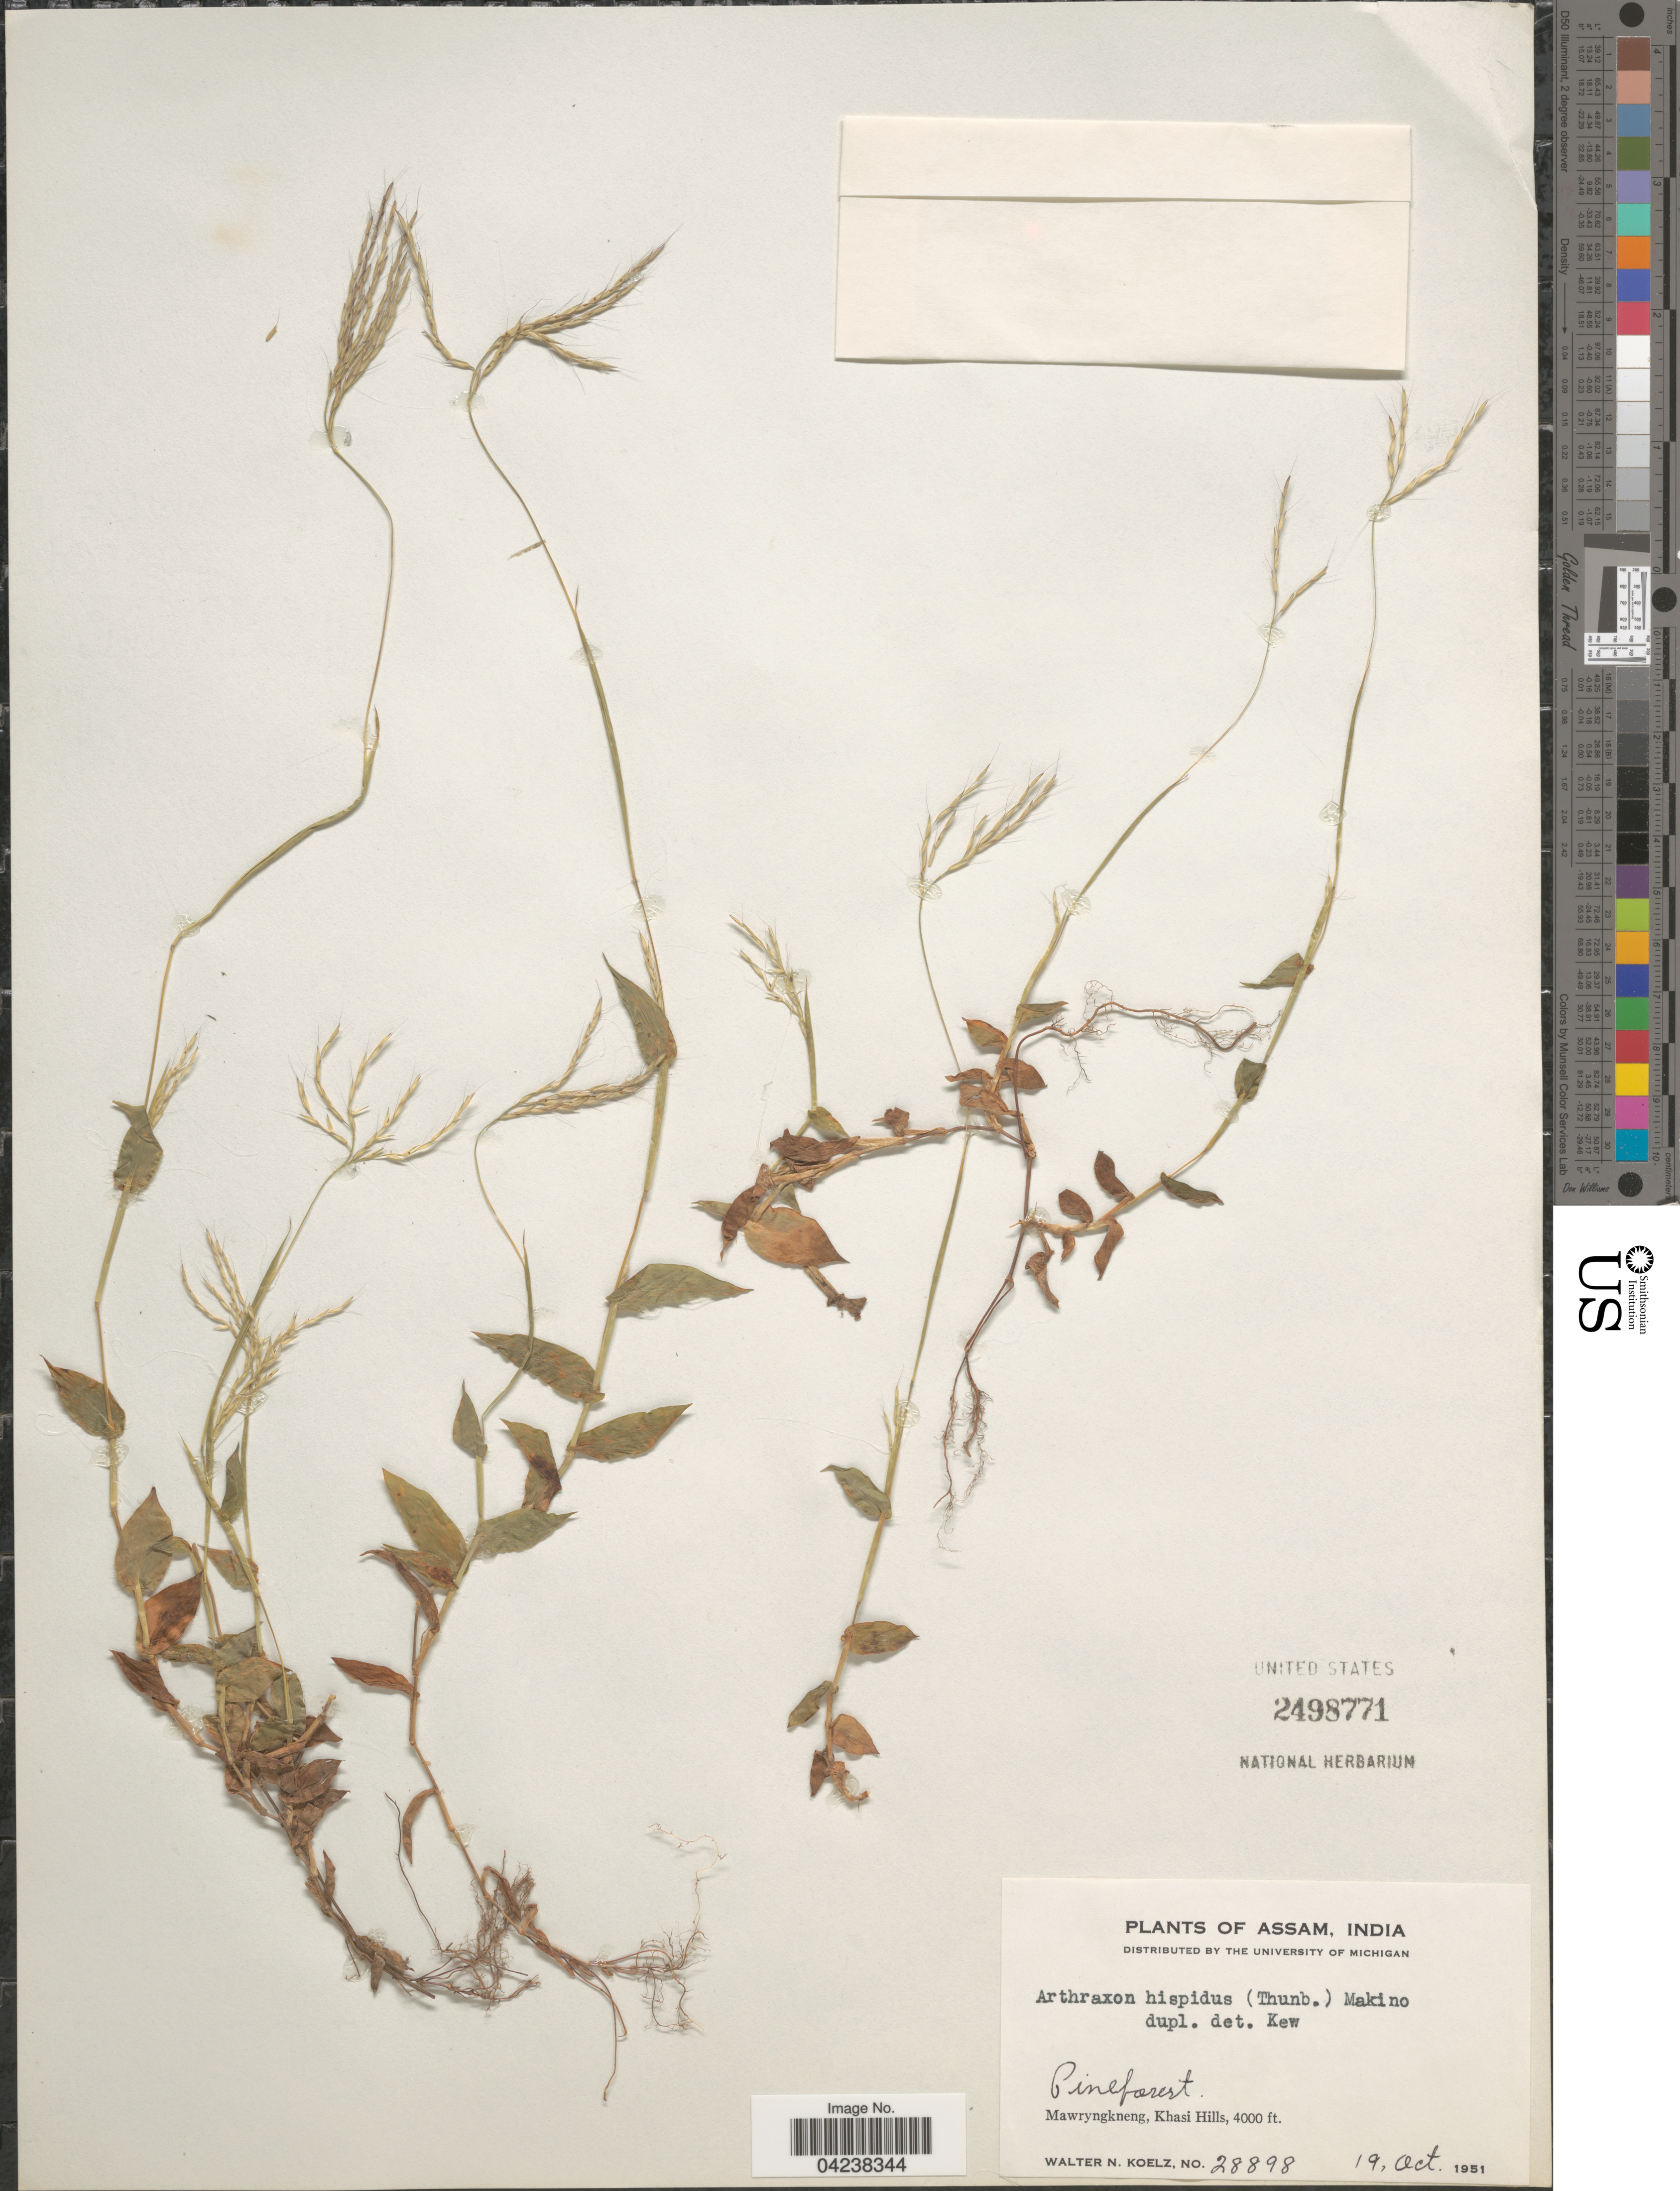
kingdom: Plantae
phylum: Tracheophyta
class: Liliopsida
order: Poales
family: Poaceae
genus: Arthraxon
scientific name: Arthraxon hispidus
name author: (Thunb.) Makino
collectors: W. N. Koelz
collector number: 28898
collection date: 1951-10-19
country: India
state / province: Meghalaya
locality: Mawryngkneng, Khasi Hills.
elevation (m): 1219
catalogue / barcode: US 2498771